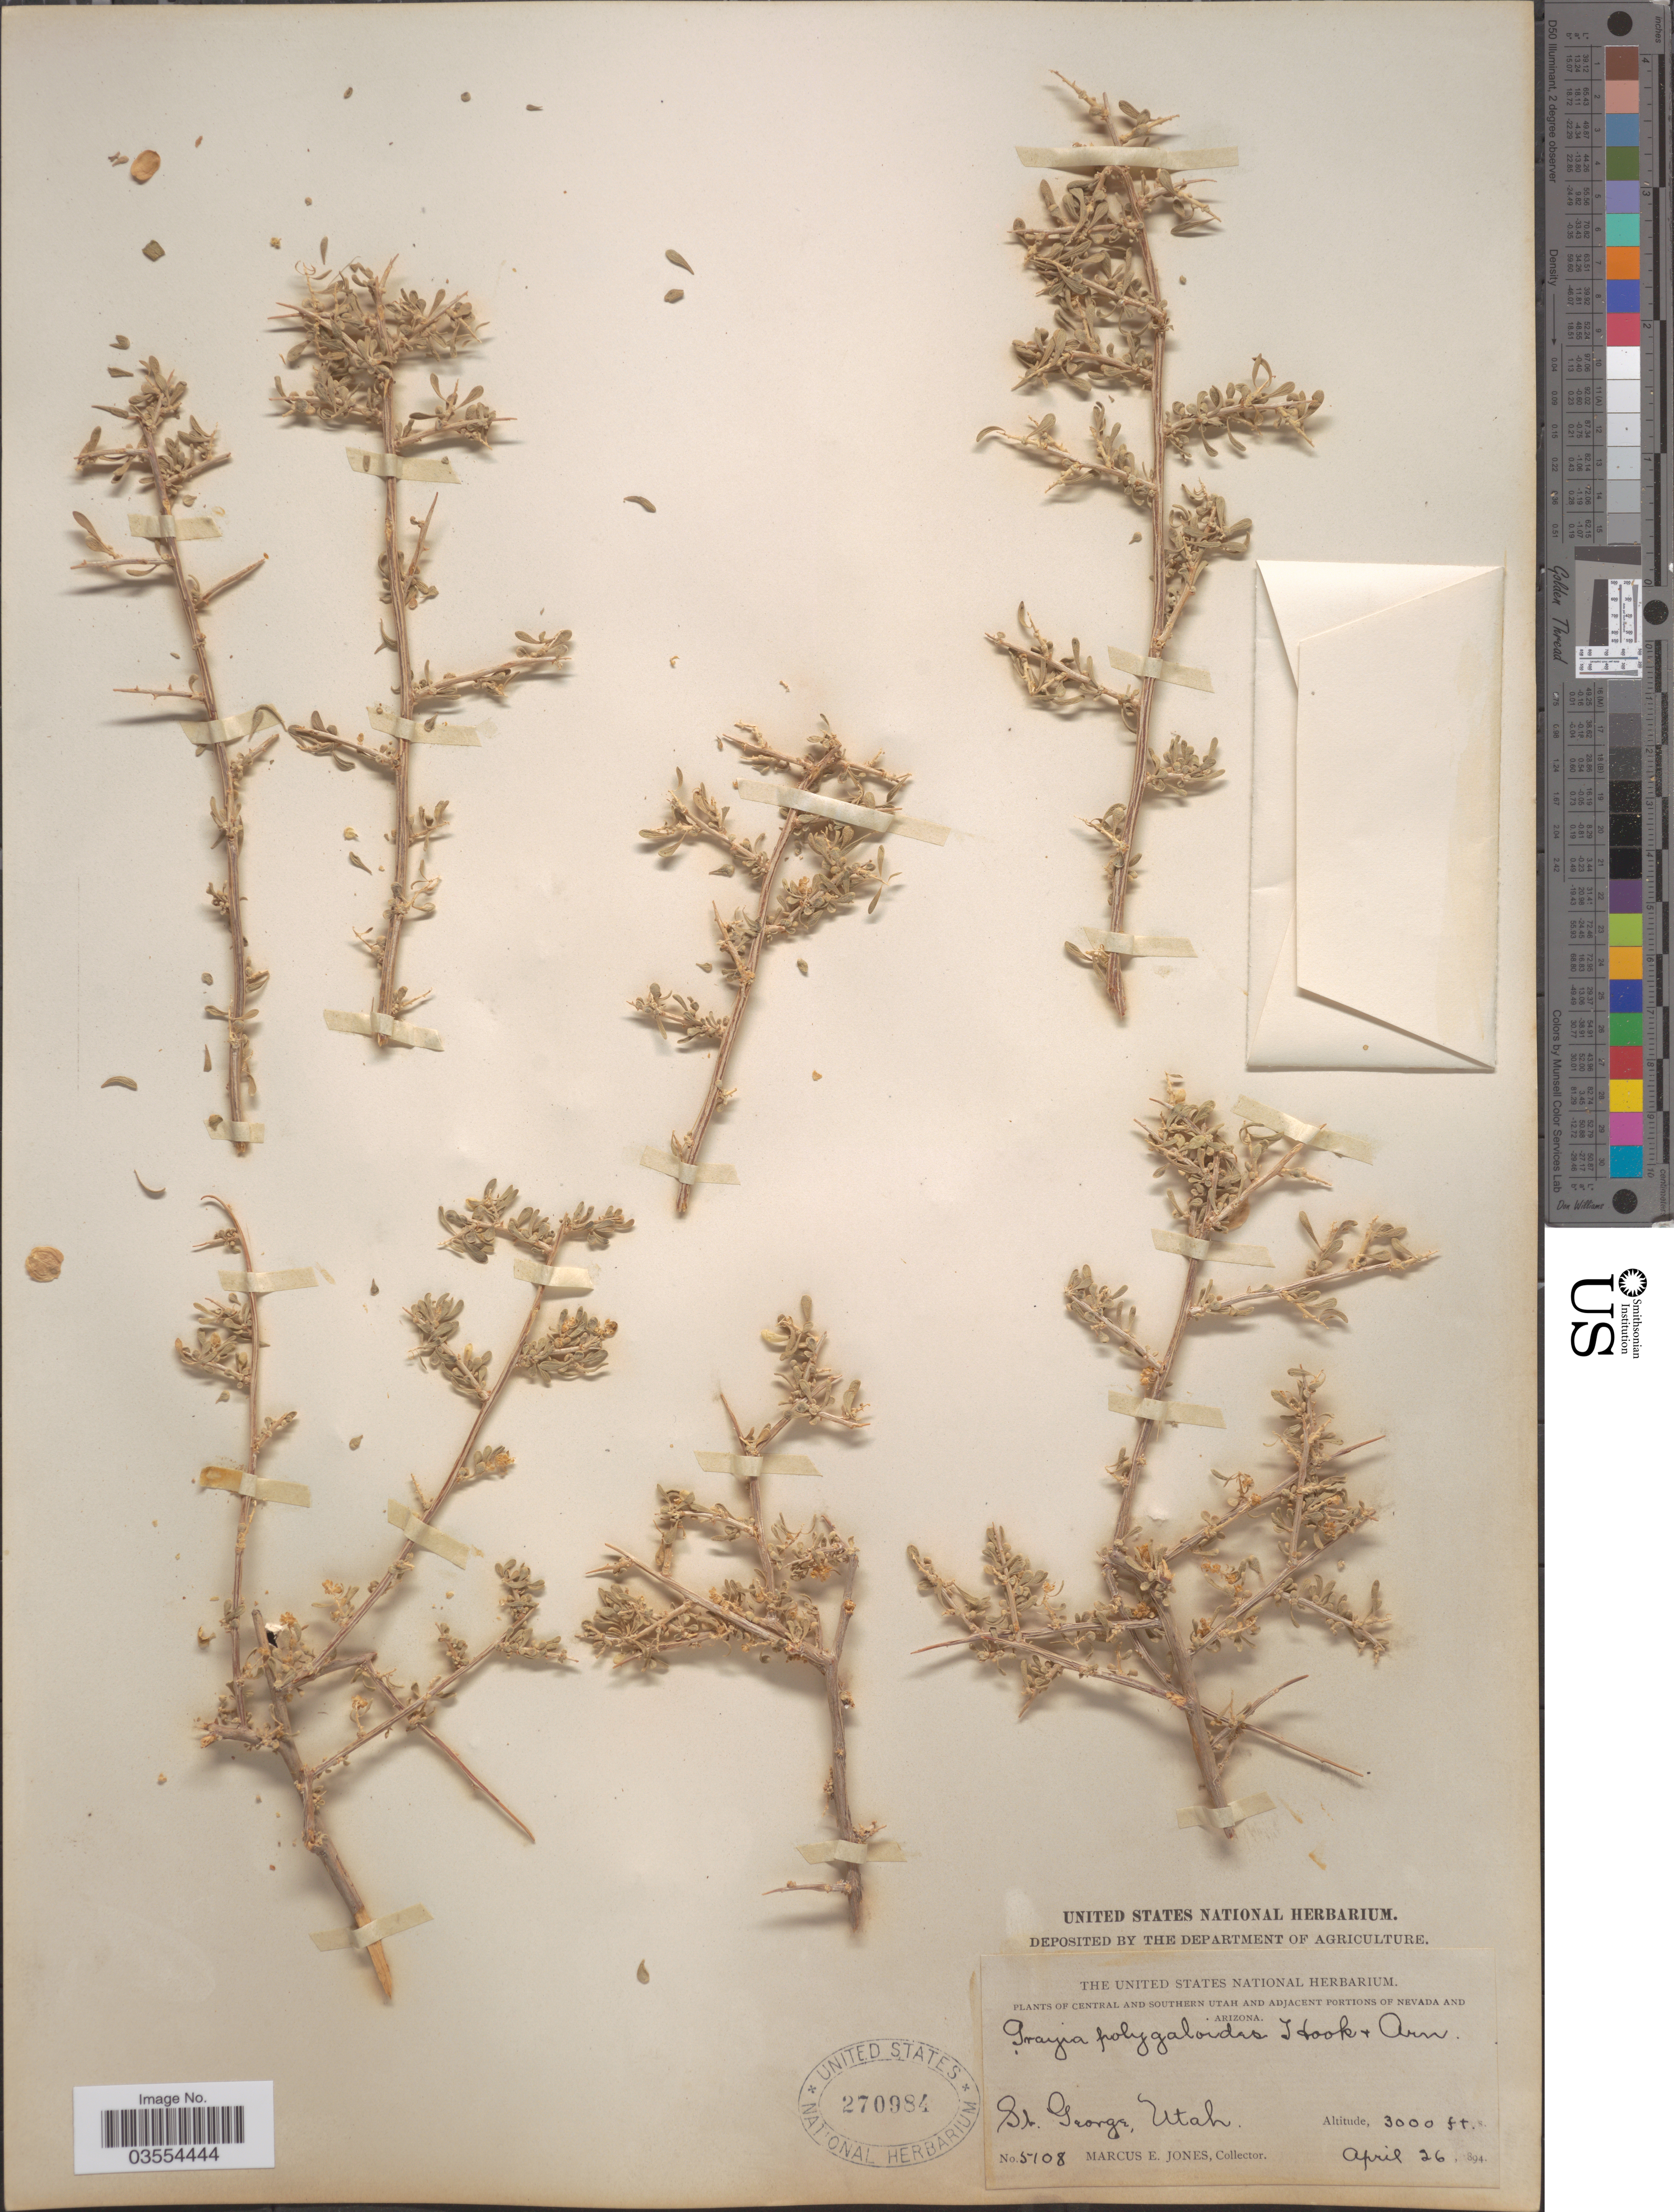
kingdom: Plantae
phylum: Tracheophyta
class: Magnoliopsida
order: Caryophyllales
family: Amaranthaceae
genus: Grayia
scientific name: Grayia spinosa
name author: (Hook.) Moq.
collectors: M. E. Jones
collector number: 5108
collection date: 1894-04-26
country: United States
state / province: Utah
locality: Central and southern Utah. St. George.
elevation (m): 914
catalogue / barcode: US 270984